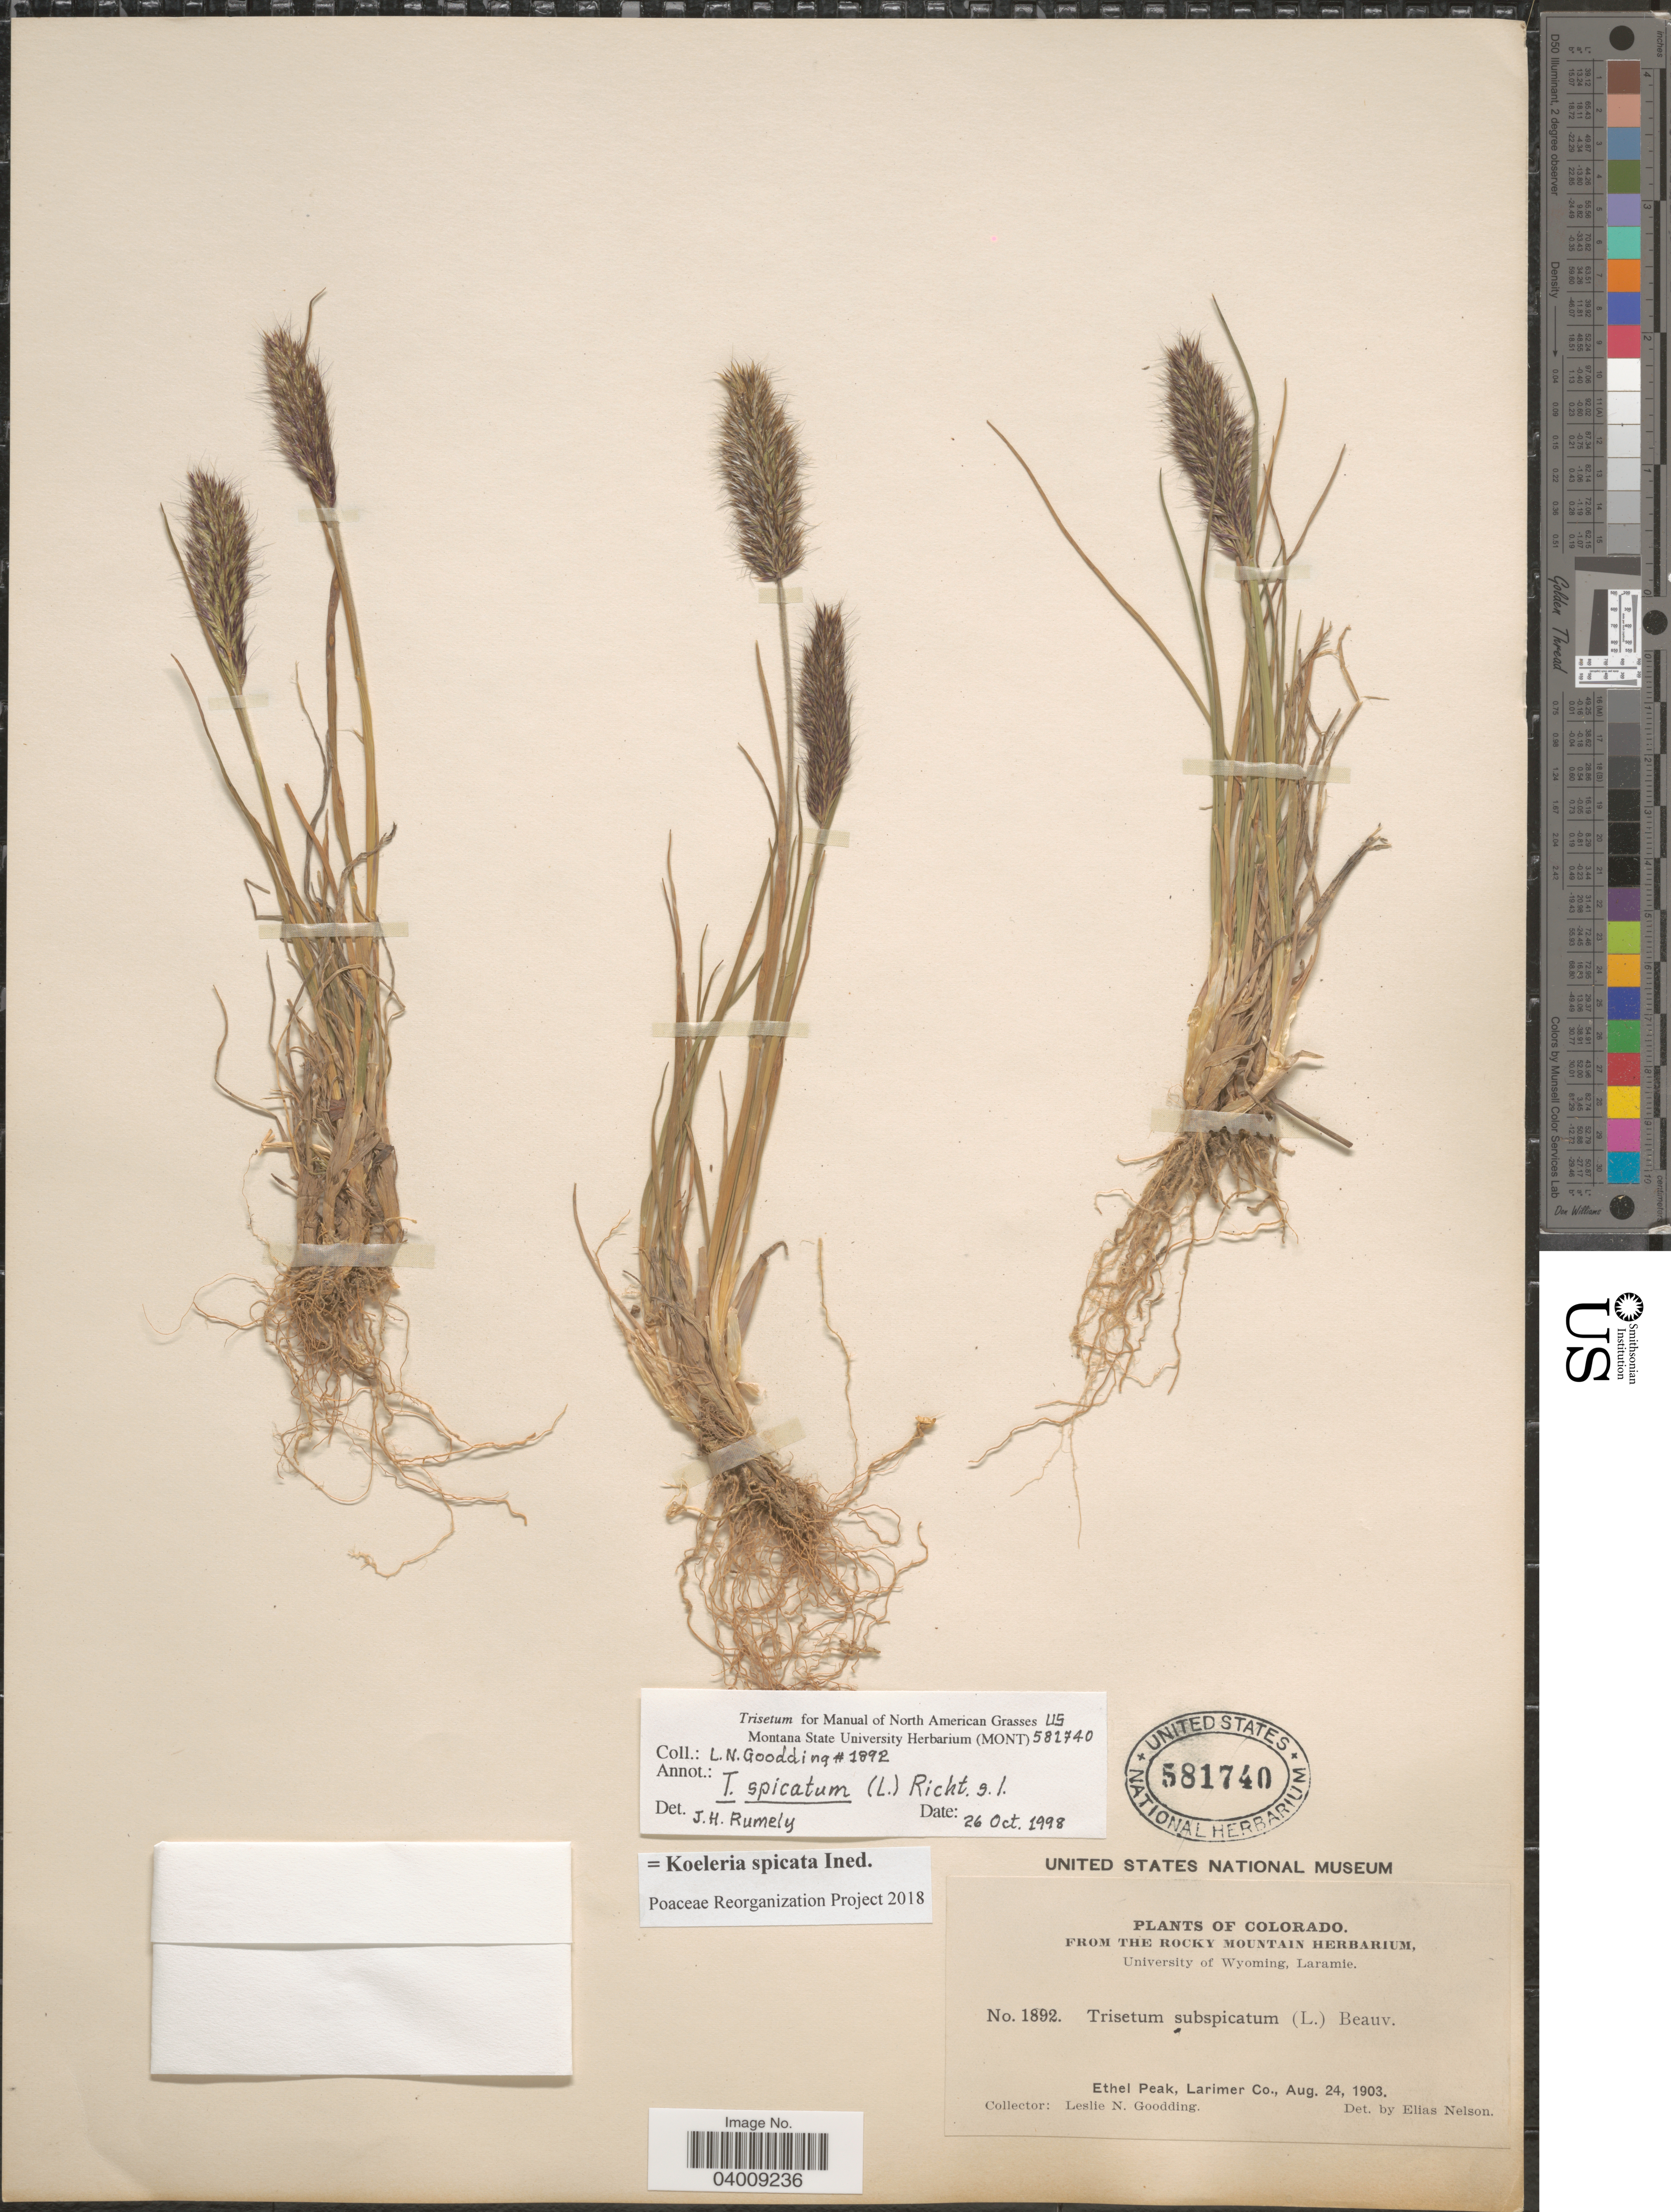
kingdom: Plantae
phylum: Tracheophyta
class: Liliopsida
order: Poales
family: Poaceae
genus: Koeleria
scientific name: Koeleria spicata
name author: (L.) Barberá et al.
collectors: L. N. Goodding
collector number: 1892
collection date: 1903-08-24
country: United States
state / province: Colorado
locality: Ethel Peak, Larimer Co.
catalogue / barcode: US 581740